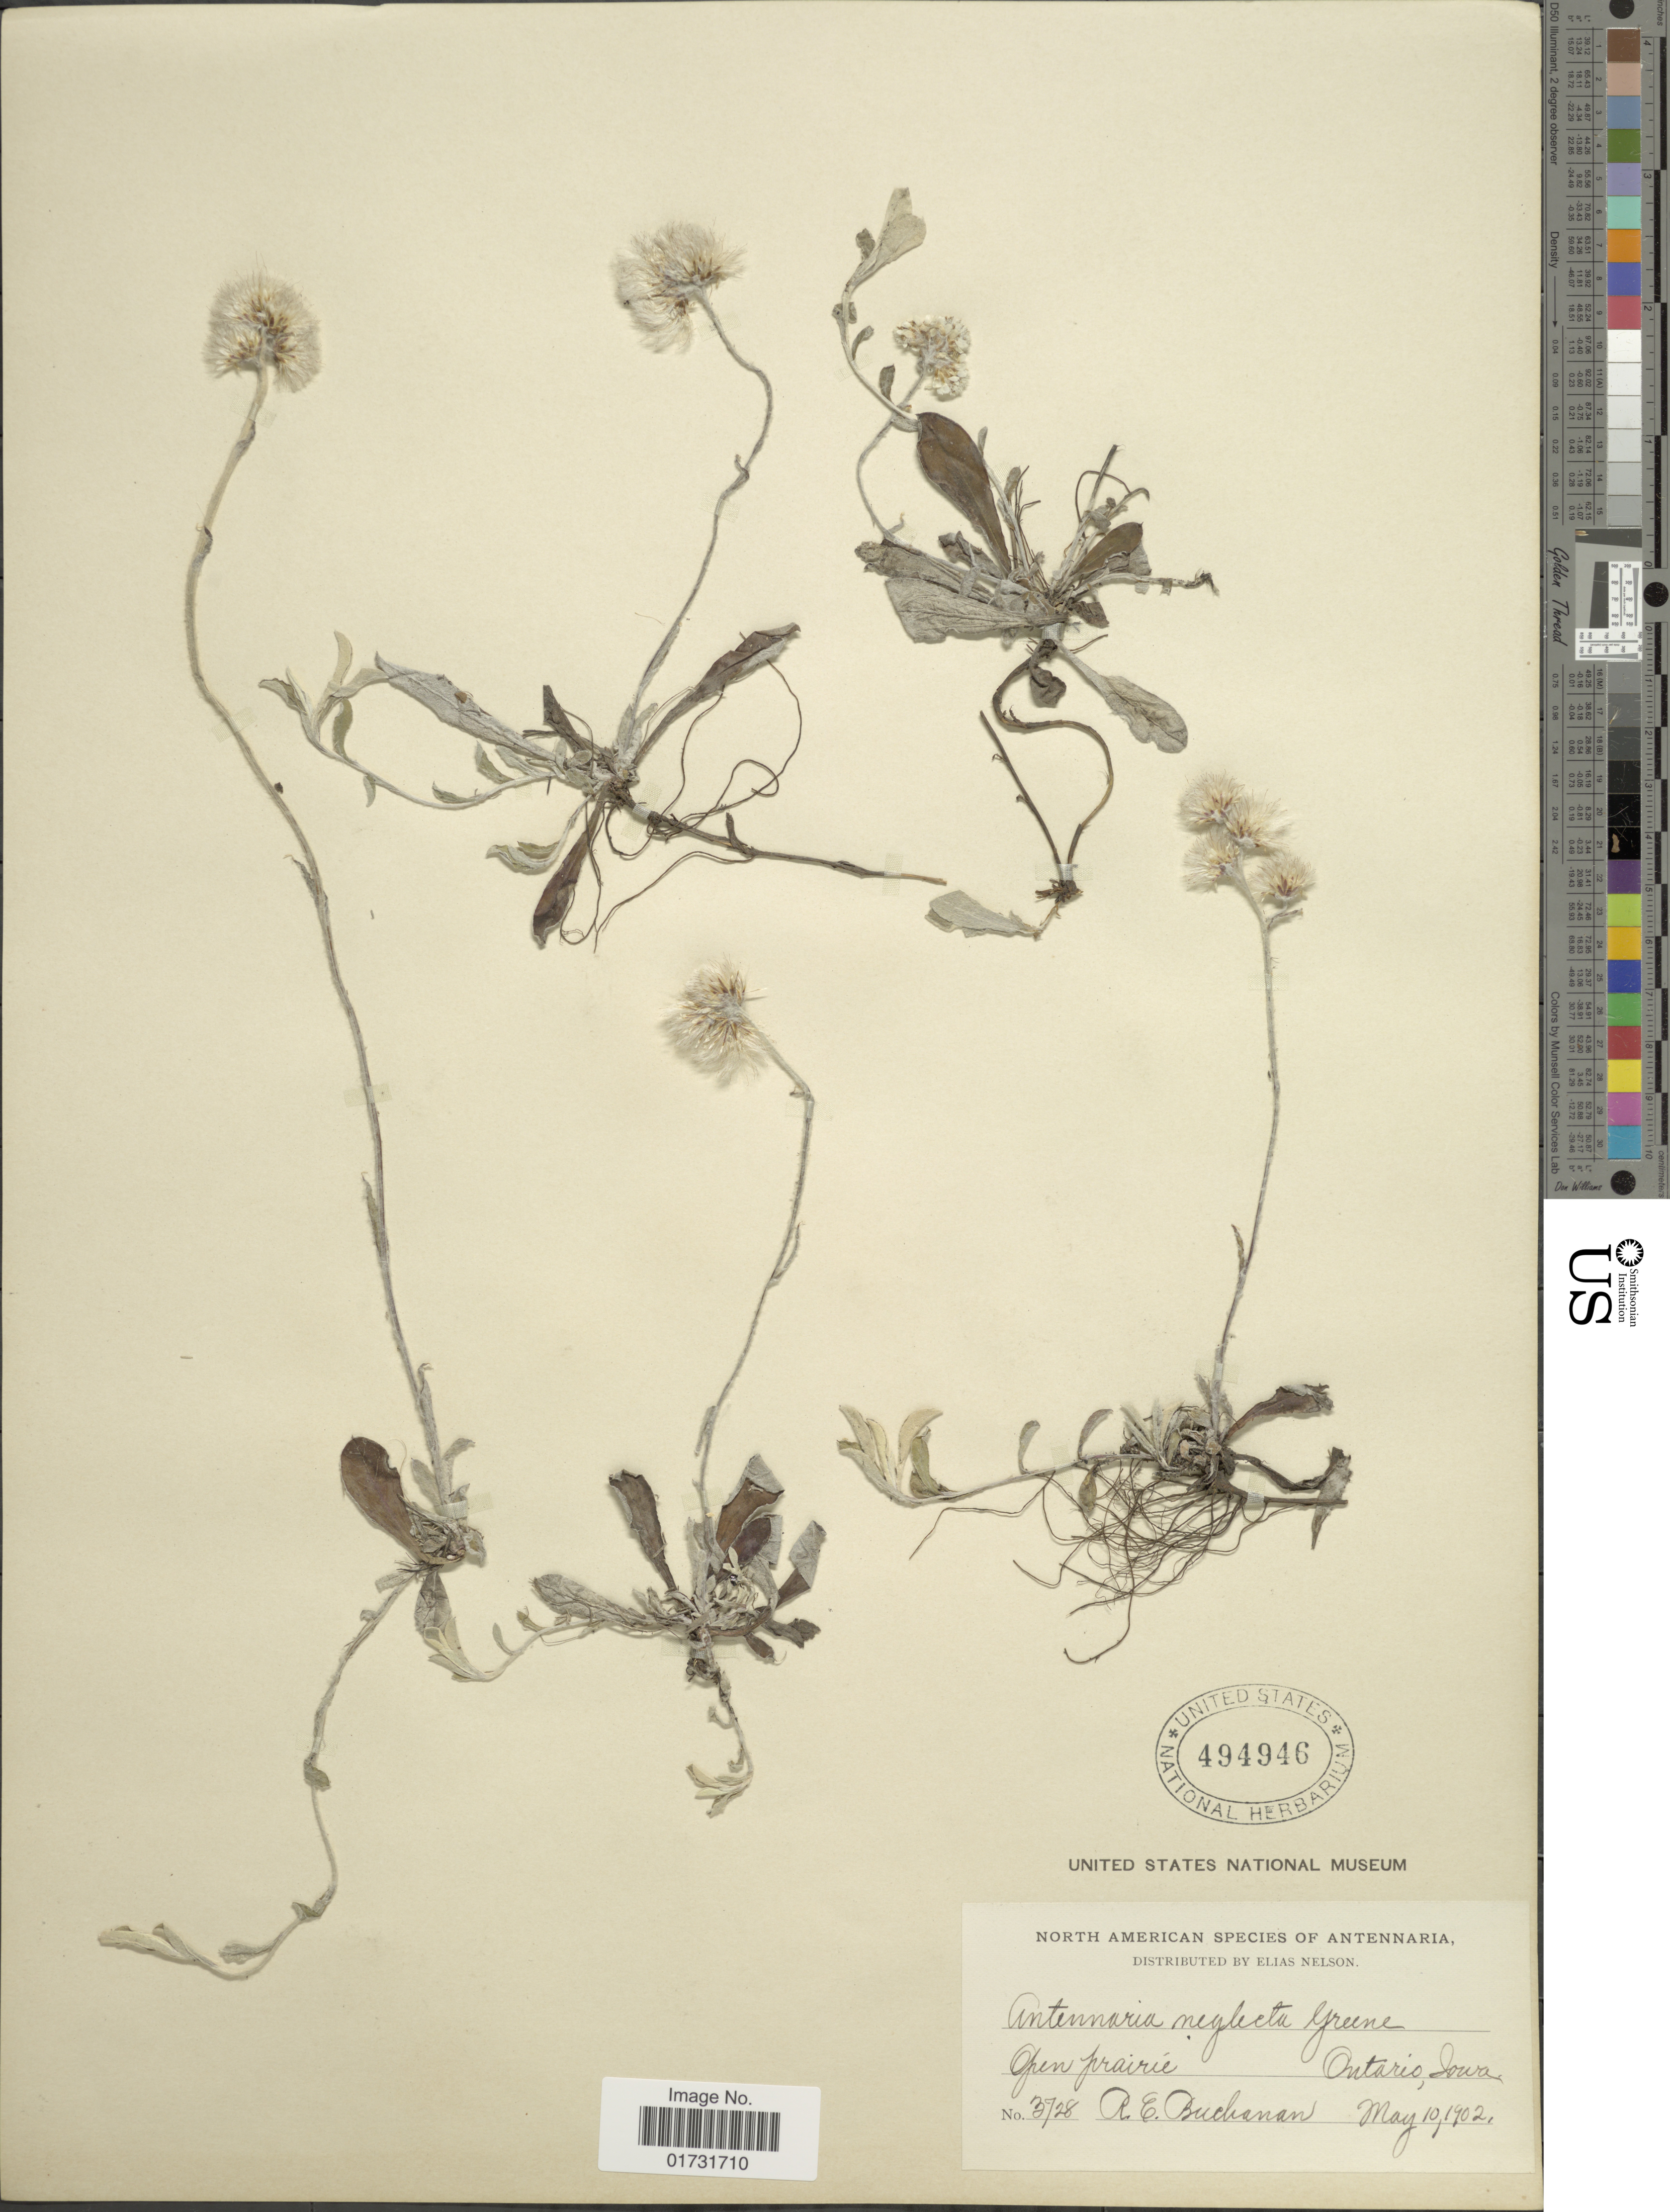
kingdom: Plantae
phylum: Tracheophyta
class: Magnoliopsida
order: Asterales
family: Asteraceae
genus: Antennaria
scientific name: Antennaria neglecta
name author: Greene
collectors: R. Buchanan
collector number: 3728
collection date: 1902-05-10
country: United States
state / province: Iowa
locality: Ontario, Iowa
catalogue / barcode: US 494946